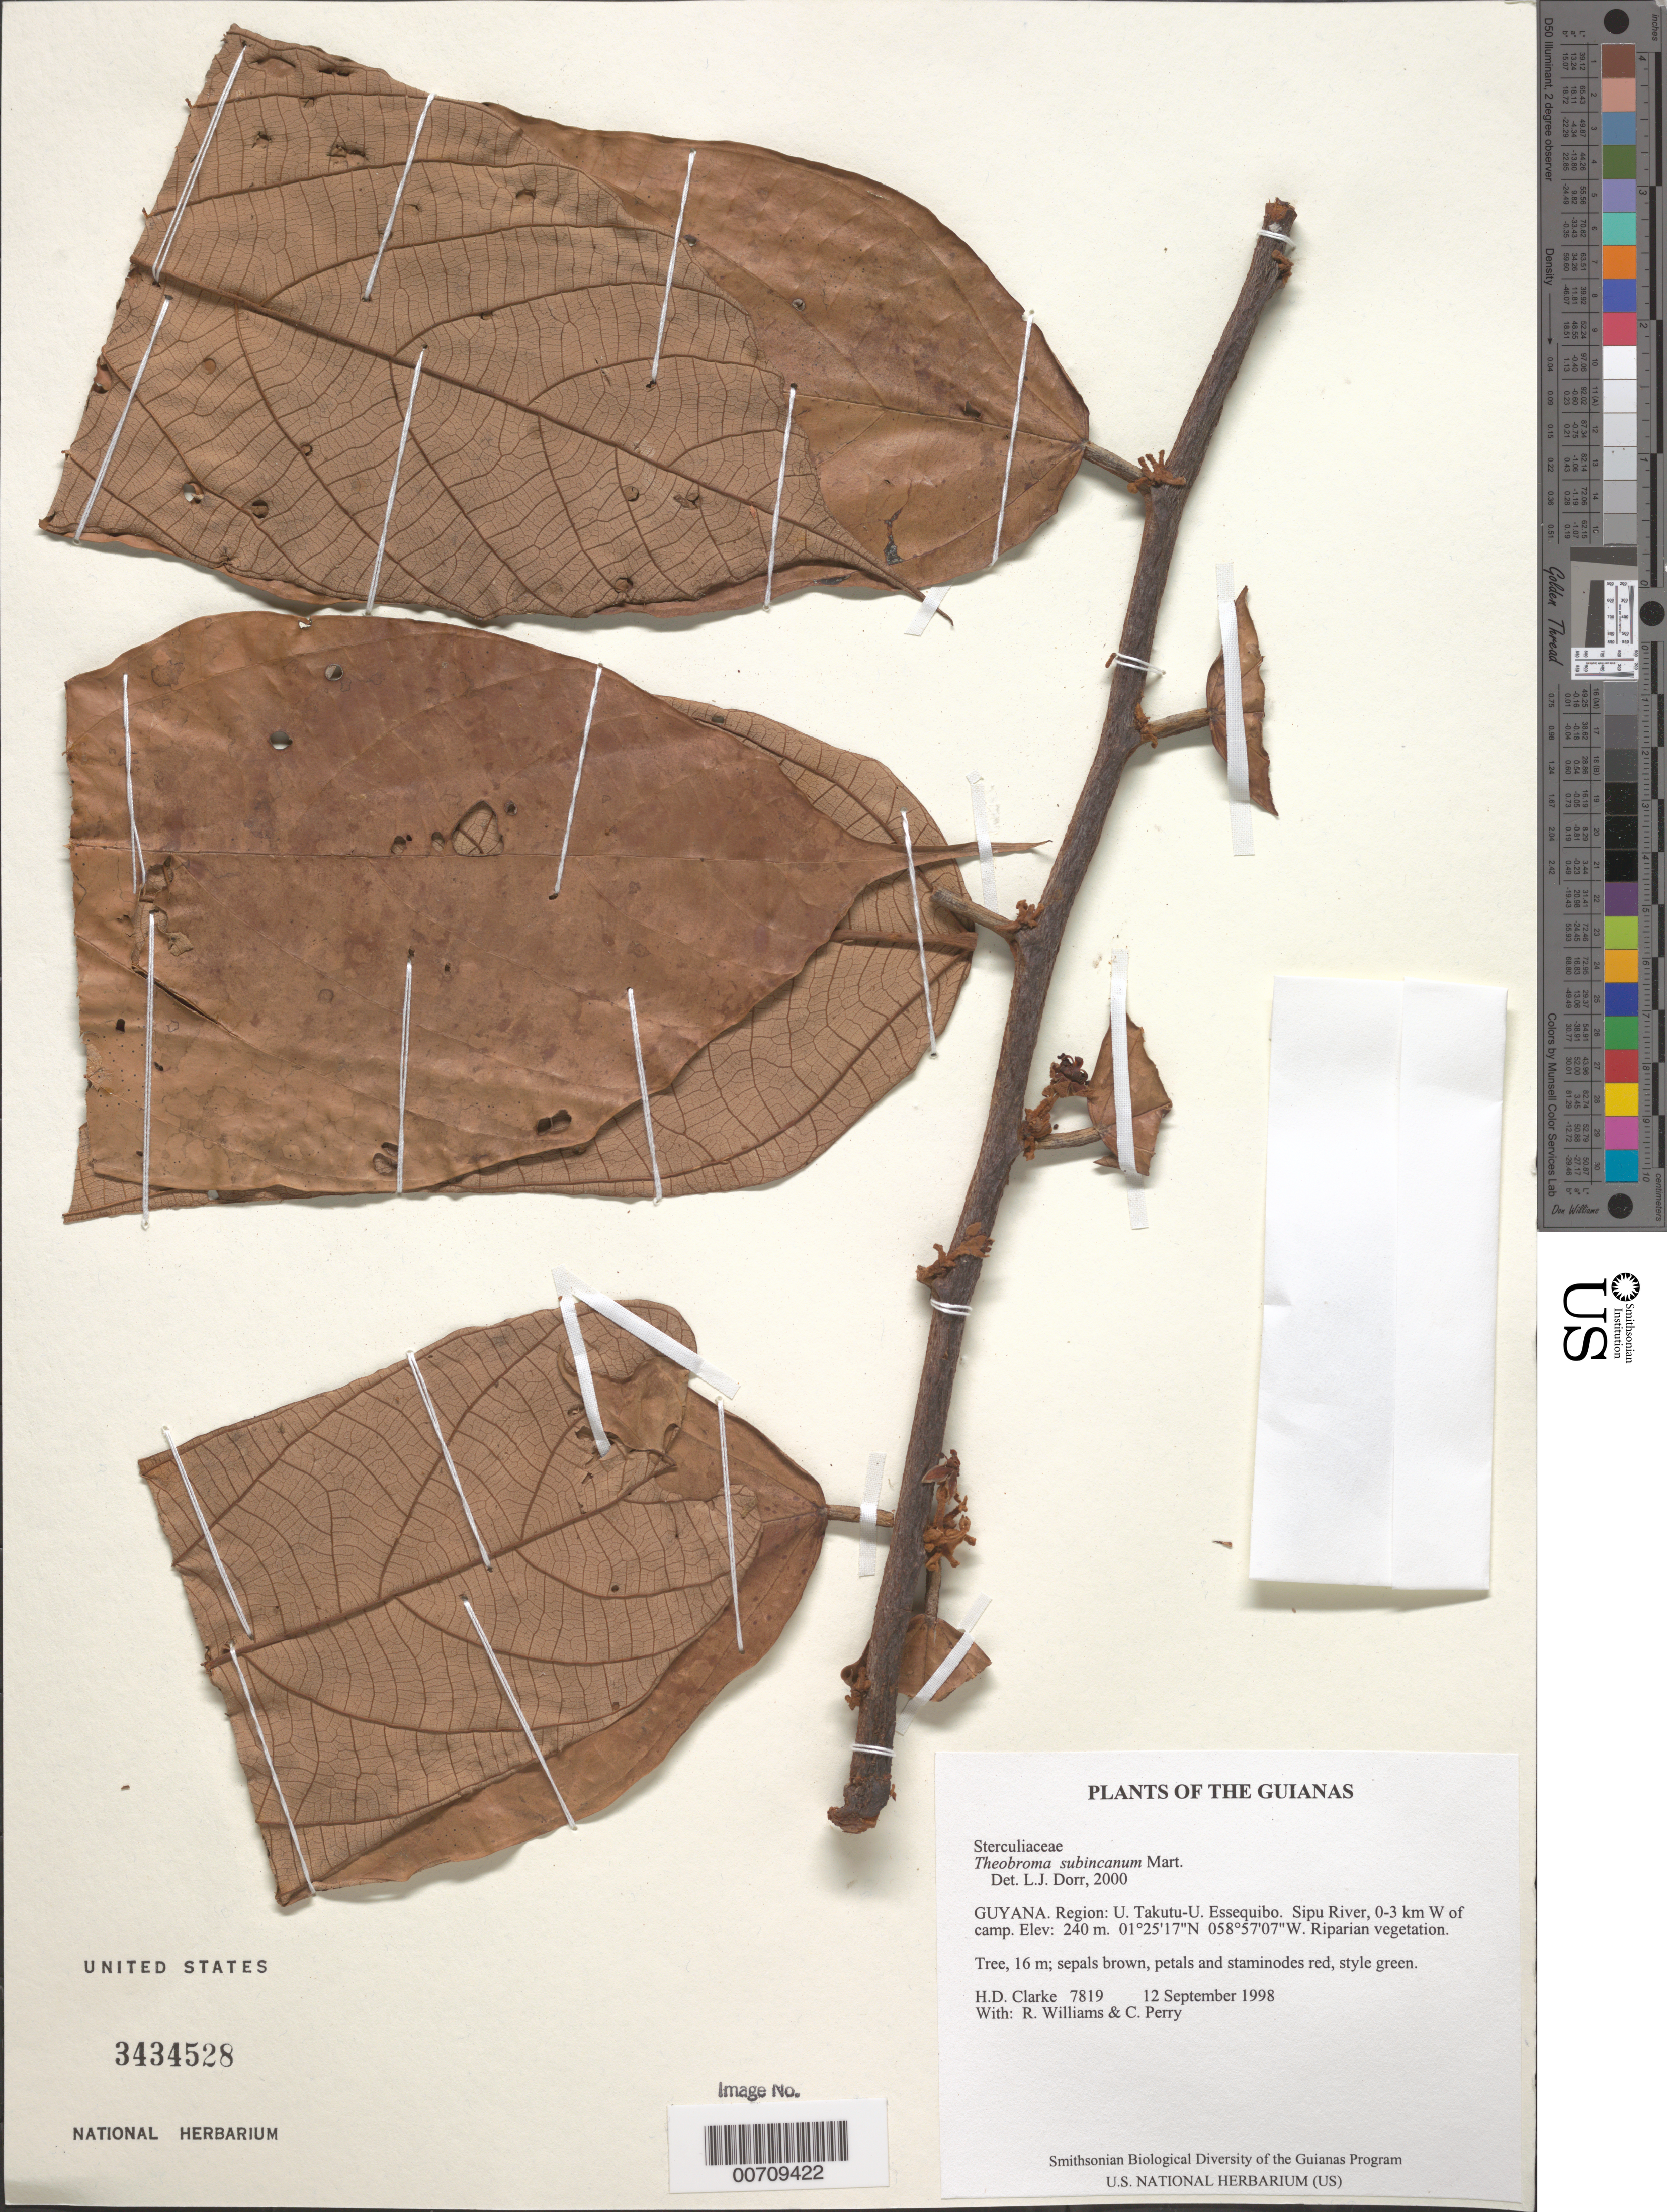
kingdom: Plantae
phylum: Tracheophyta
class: Magnoliopsida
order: Malvales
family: Malvaceae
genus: Theobroma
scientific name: Theobroma subincanum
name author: Mart.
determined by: Dorr, L. J., (BOT), Smithsonian Institution - National Museum of Natural History (UNITED STATES)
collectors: H. D. Clarke, R. Williams & C. Perry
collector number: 7819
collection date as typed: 12 September 1998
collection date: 1998-09-12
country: Guyana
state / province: U. Takutu-U. Essequibo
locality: Sipu River, 0-3 km W of camp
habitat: Riparian vegetation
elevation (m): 240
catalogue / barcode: US 3434528